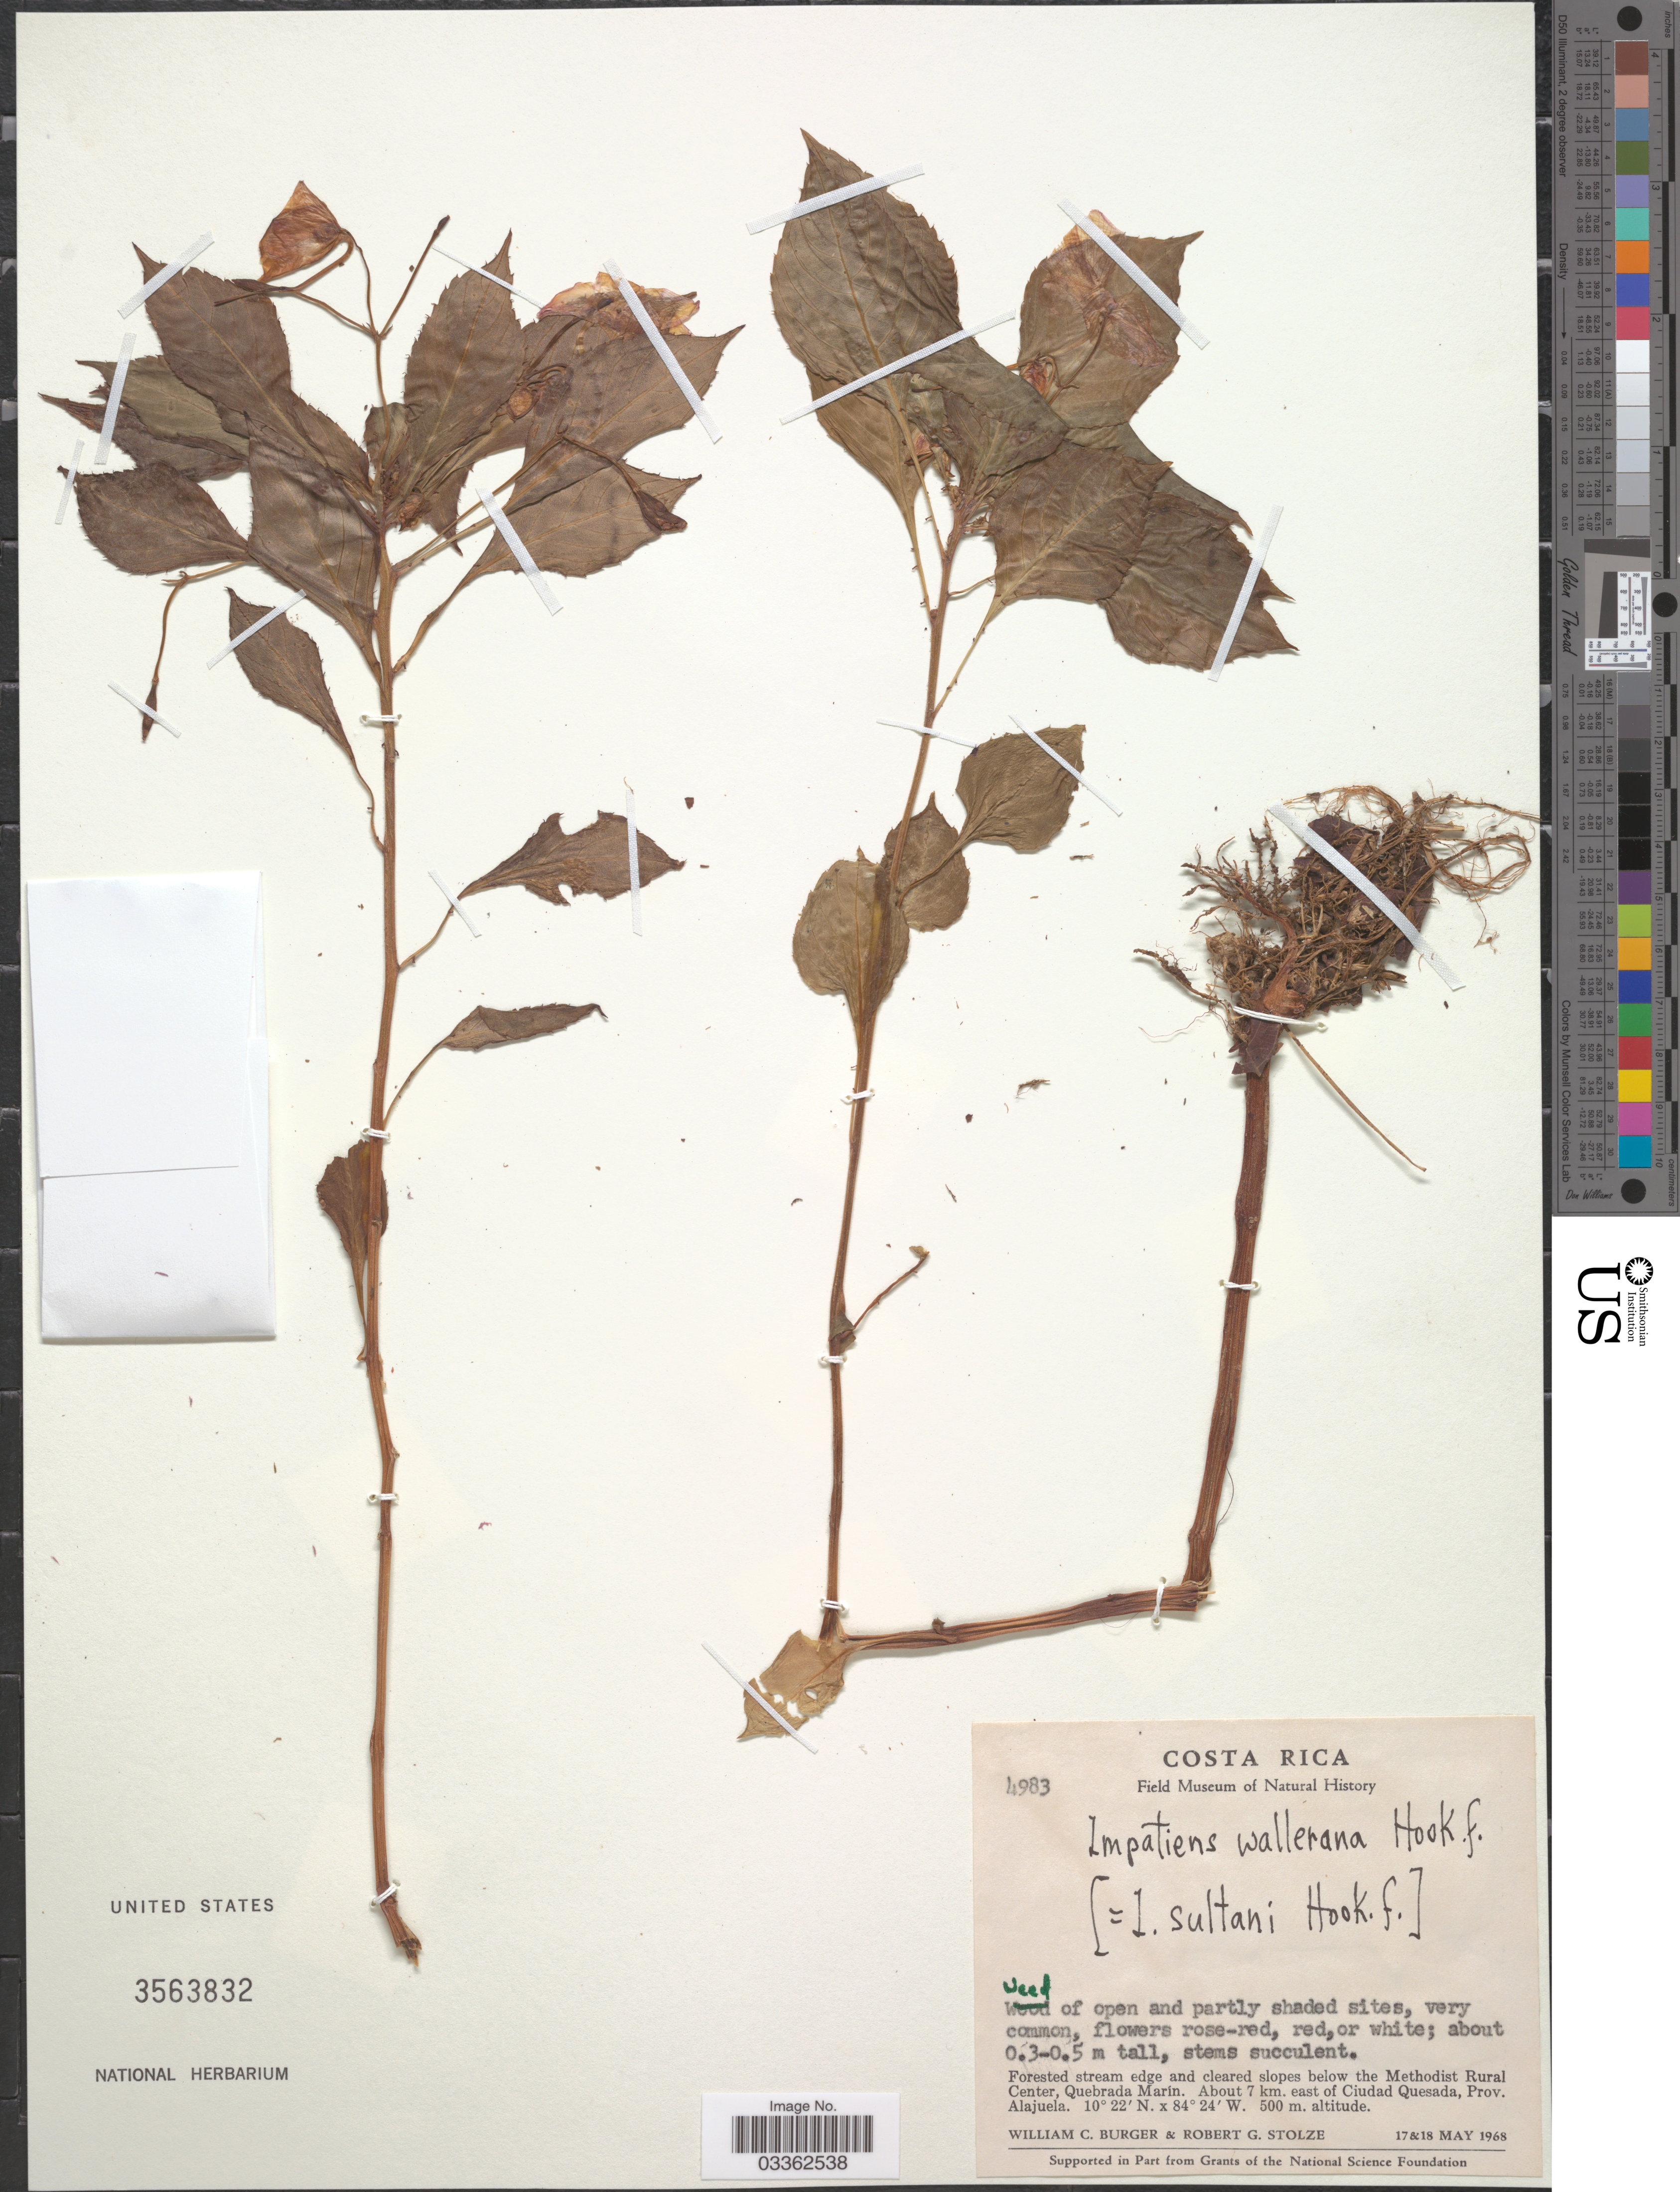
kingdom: Plantae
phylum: Tracheophyta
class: Magnoliopsida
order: Ericales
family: Balsaminaceae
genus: Impatiens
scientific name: Impatiens walleriana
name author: Hook. f.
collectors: W. Burger & R. G. Stolze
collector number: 4983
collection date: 1968-05-17/1968-05-18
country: Costa Rica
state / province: Alajuela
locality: Forested stream edge and cleared slopes below the Methodist Rural Center, Quebrada Marín. About 7 km. east of Ciudad Quesada.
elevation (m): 500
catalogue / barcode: US 3563832